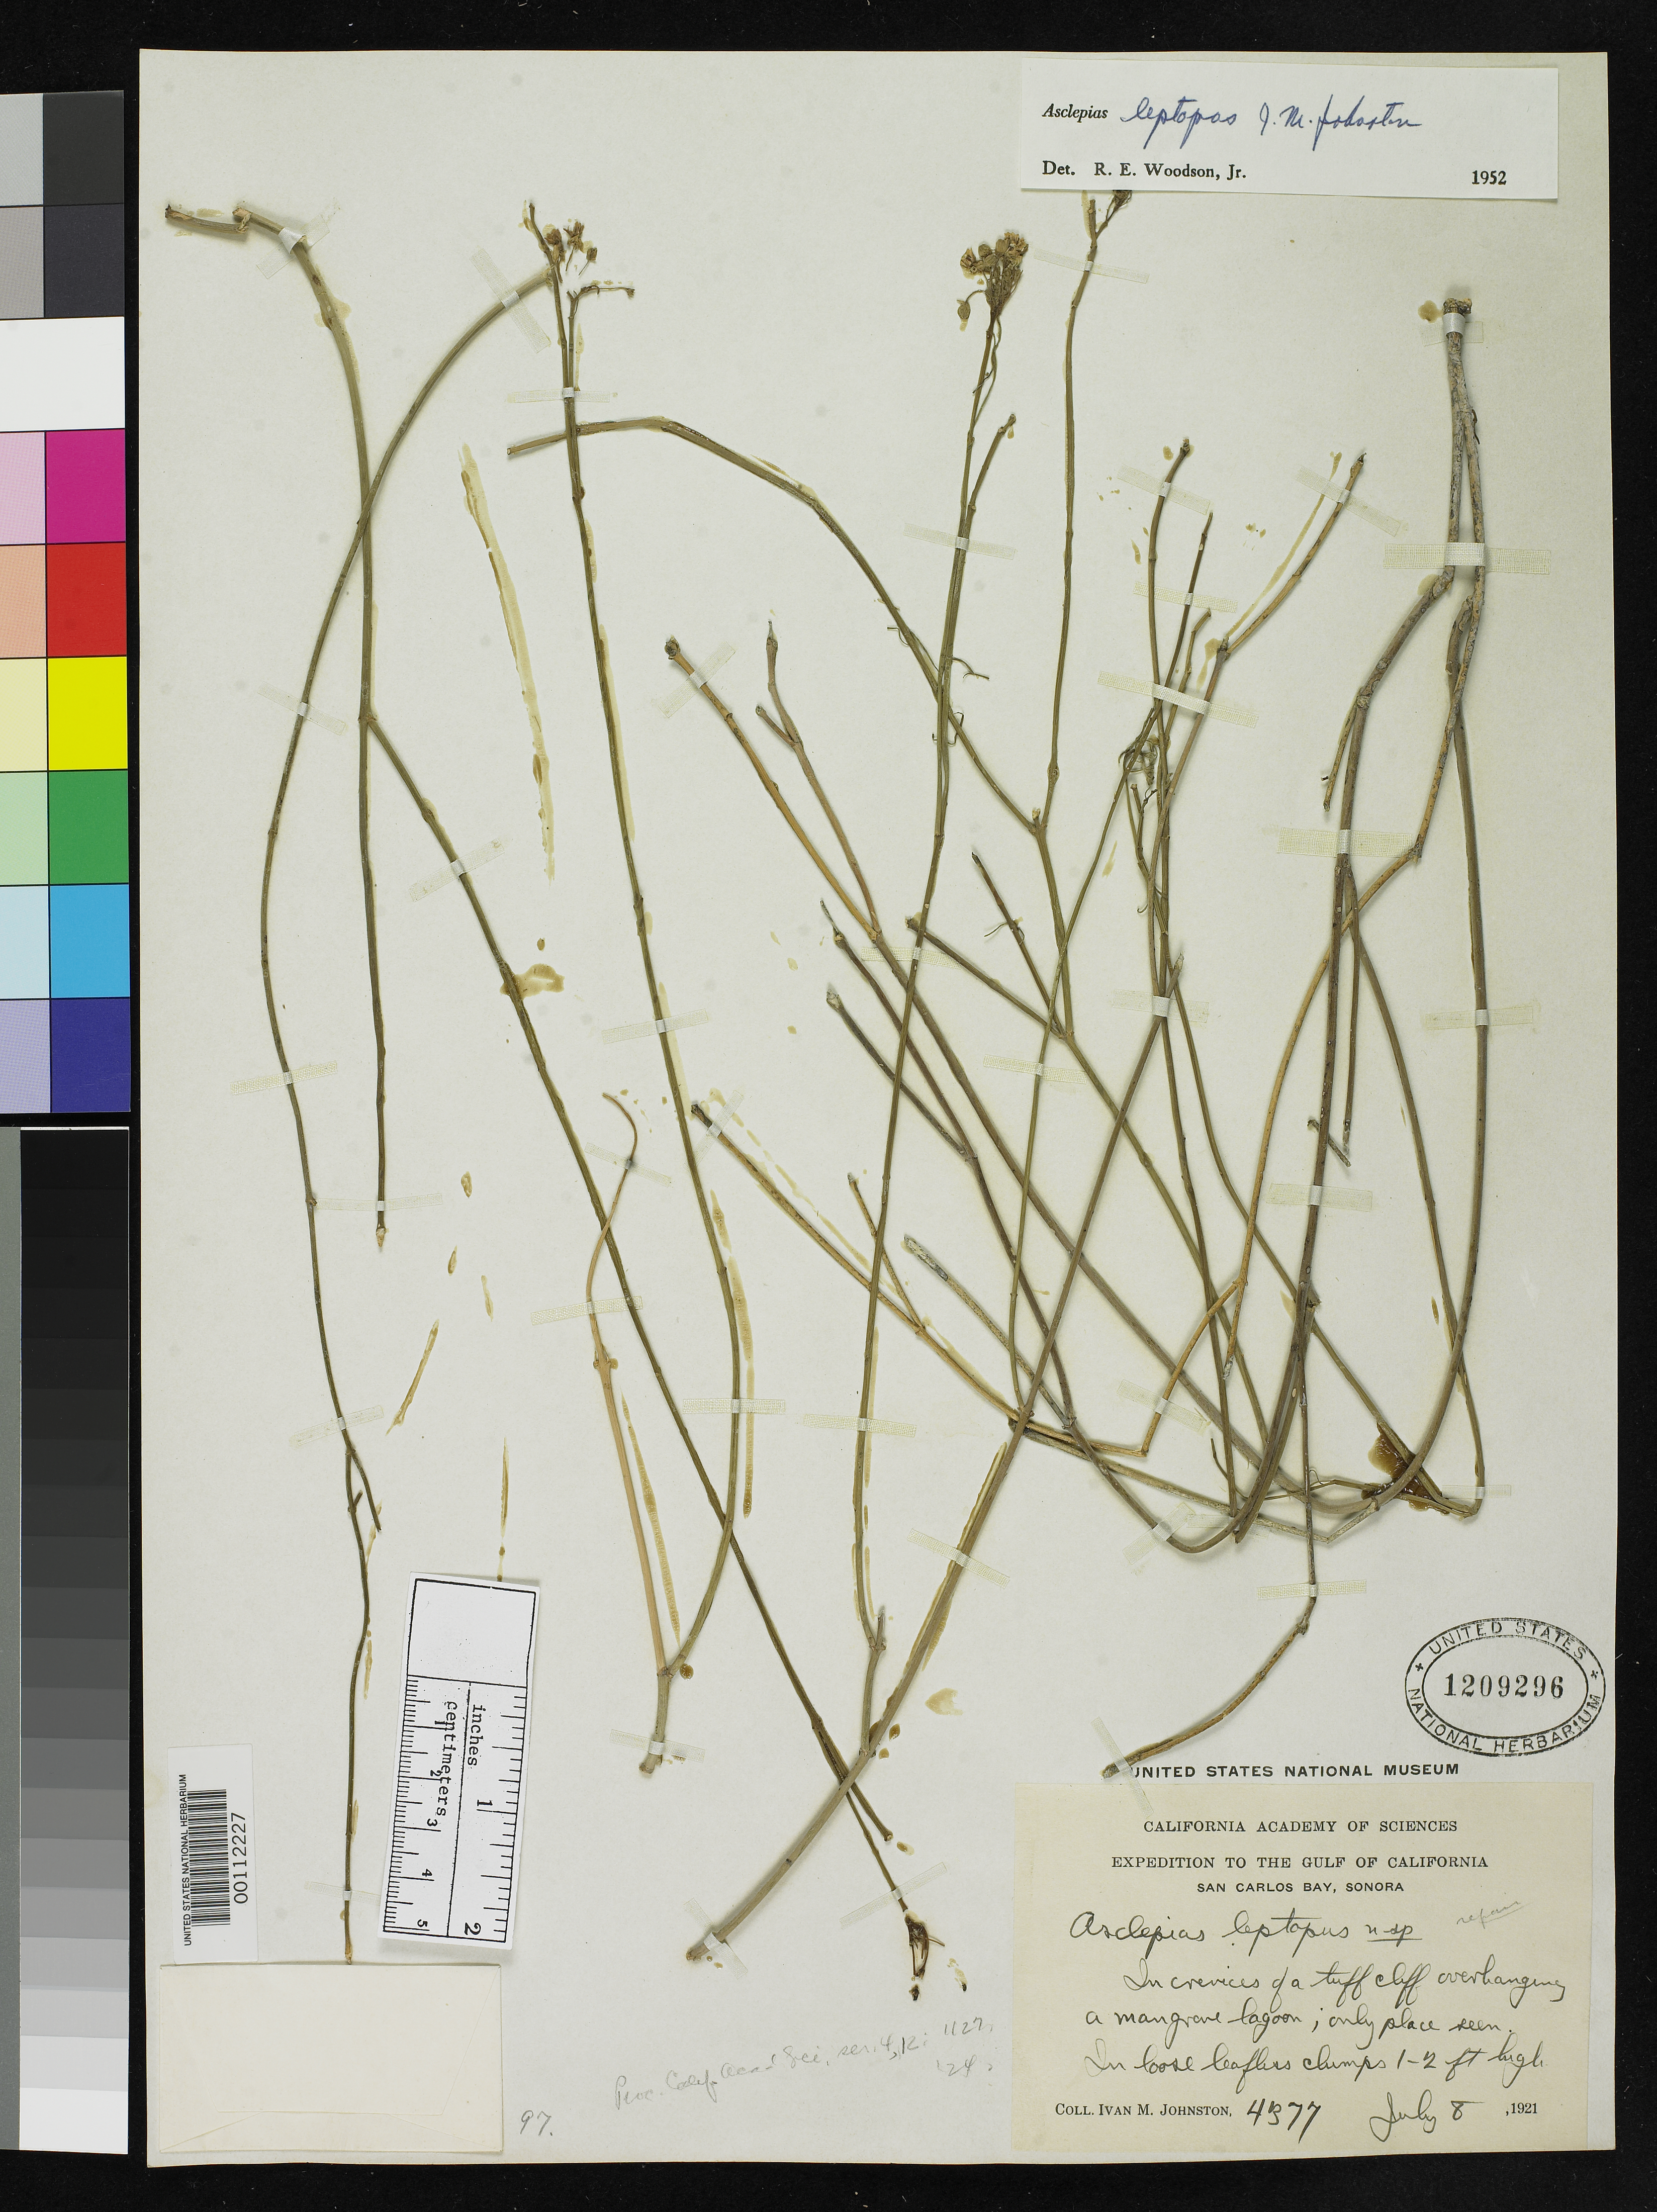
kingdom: Plantae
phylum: Tracheophyta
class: Magnoliopsida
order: Gentianales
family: Apocynaceae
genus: Asclepias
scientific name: Asclepias leptopus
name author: I.M. Johnst.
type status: Isotype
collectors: I.M. Johnston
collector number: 4377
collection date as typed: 08 Jul 1921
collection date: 1921-07-08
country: Mexico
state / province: Sonora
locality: San Carlos Bay.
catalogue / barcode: US 1209296